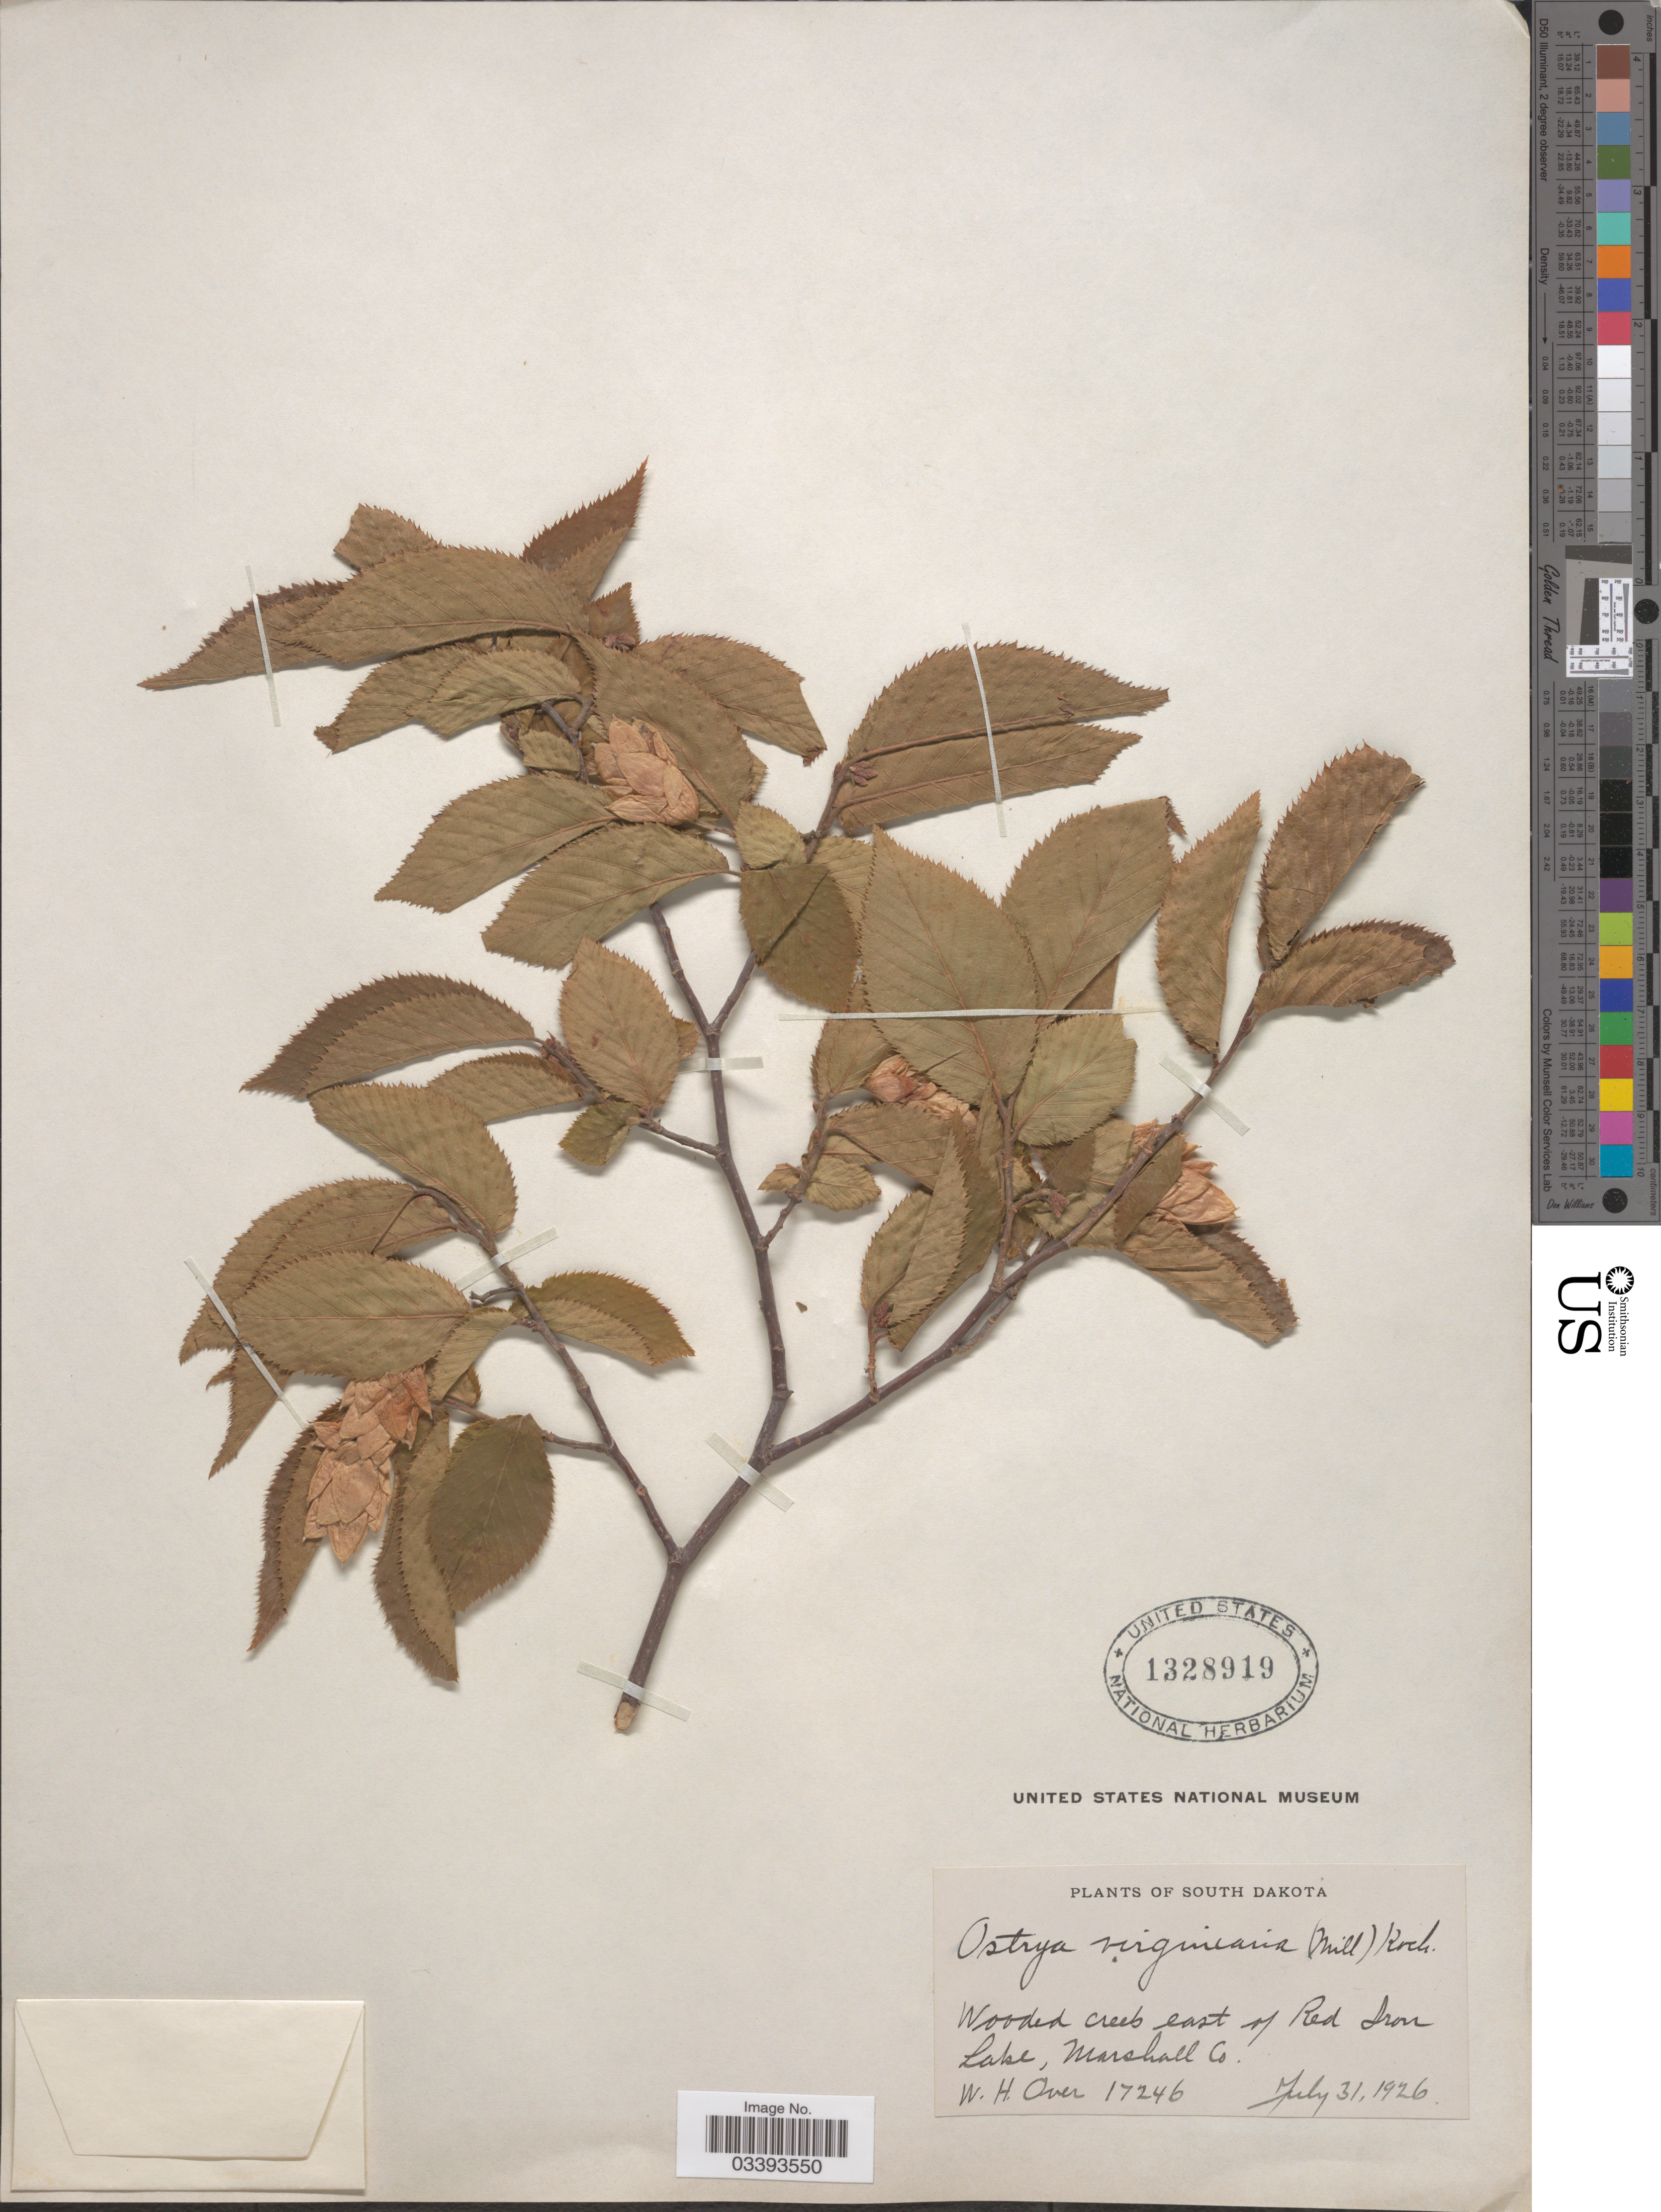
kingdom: Plantae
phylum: Tracheophyta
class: Magnoliopsida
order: Fagales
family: Betulaceae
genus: Ostrya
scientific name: Ostrya virginiana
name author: (Mill.) K. Koch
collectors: W. Over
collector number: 17246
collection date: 1926-07-31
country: United States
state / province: South Dakota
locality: Wooded creek east of Red Iron Lake, Marshall Co.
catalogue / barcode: US 1328919